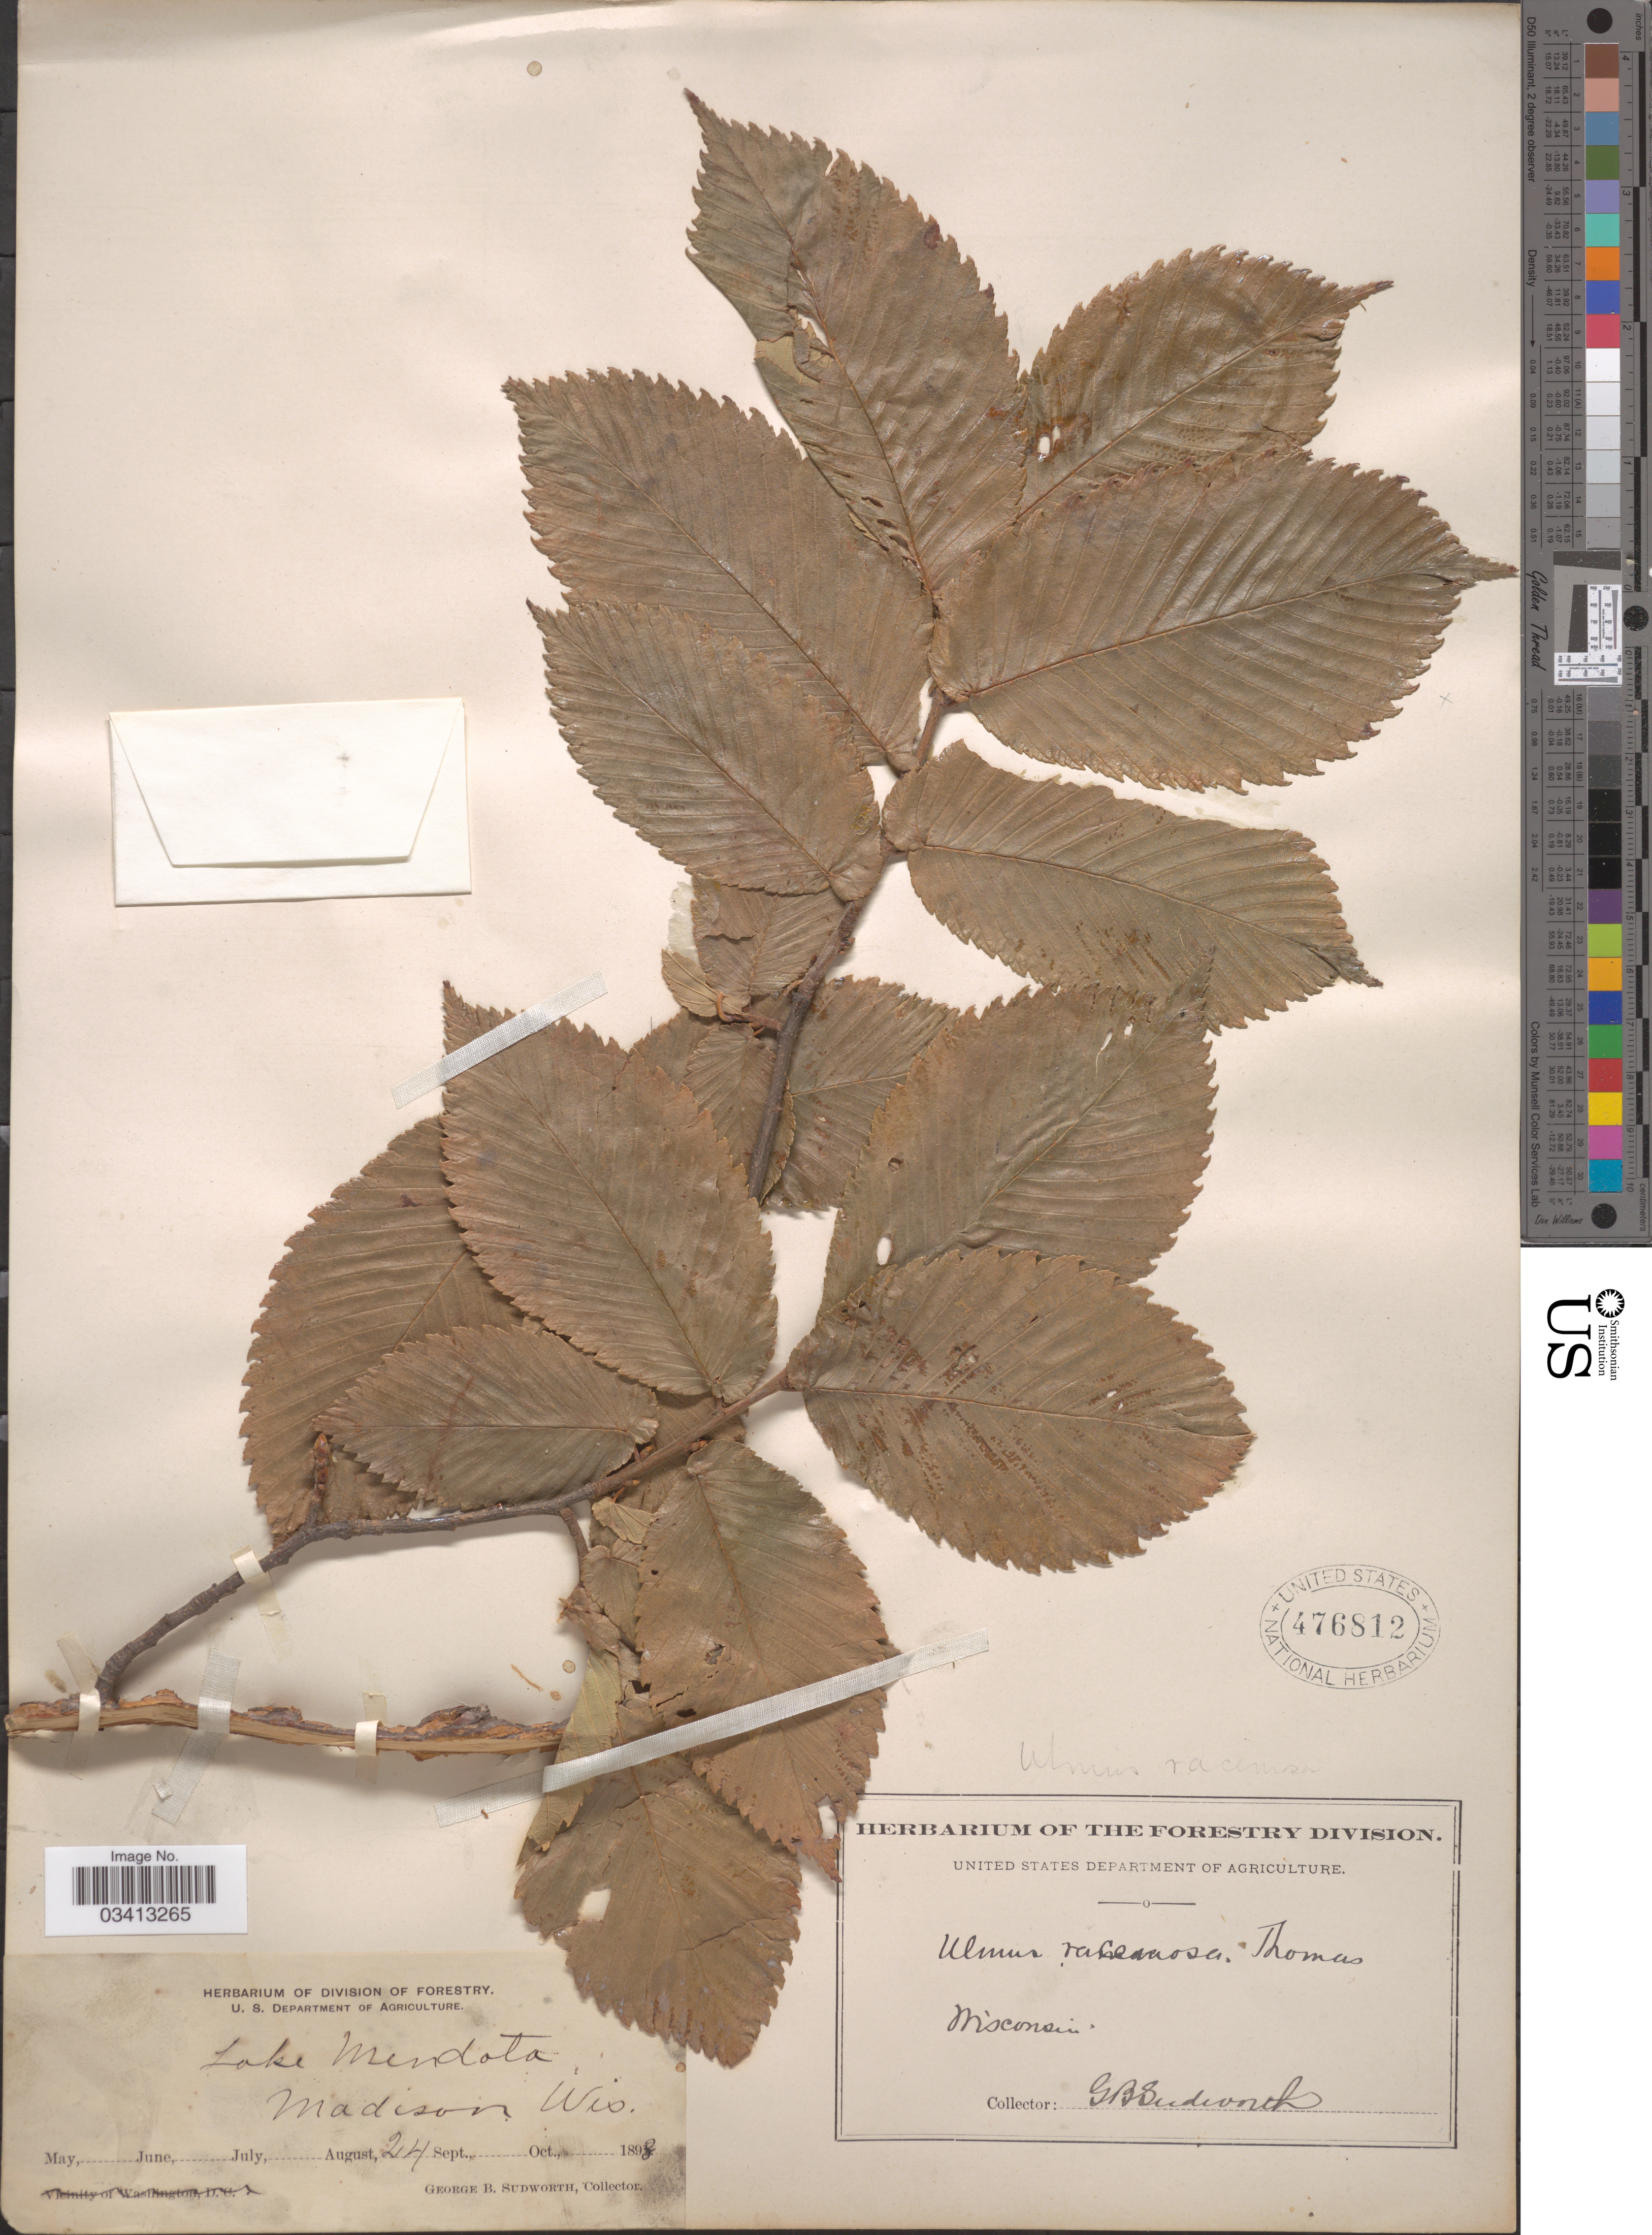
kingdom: Plantae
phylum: Tracheophyta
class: Magnoliopsida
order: Rosales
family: Ulmaceae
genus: Ulmus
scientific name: Ulmus thomasii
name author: Sarg.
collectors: G. B. Sudworth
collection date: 1898-08-24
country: United States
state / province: Wisconsin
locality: Lake Mendota. Madison.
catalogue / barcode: US 47681